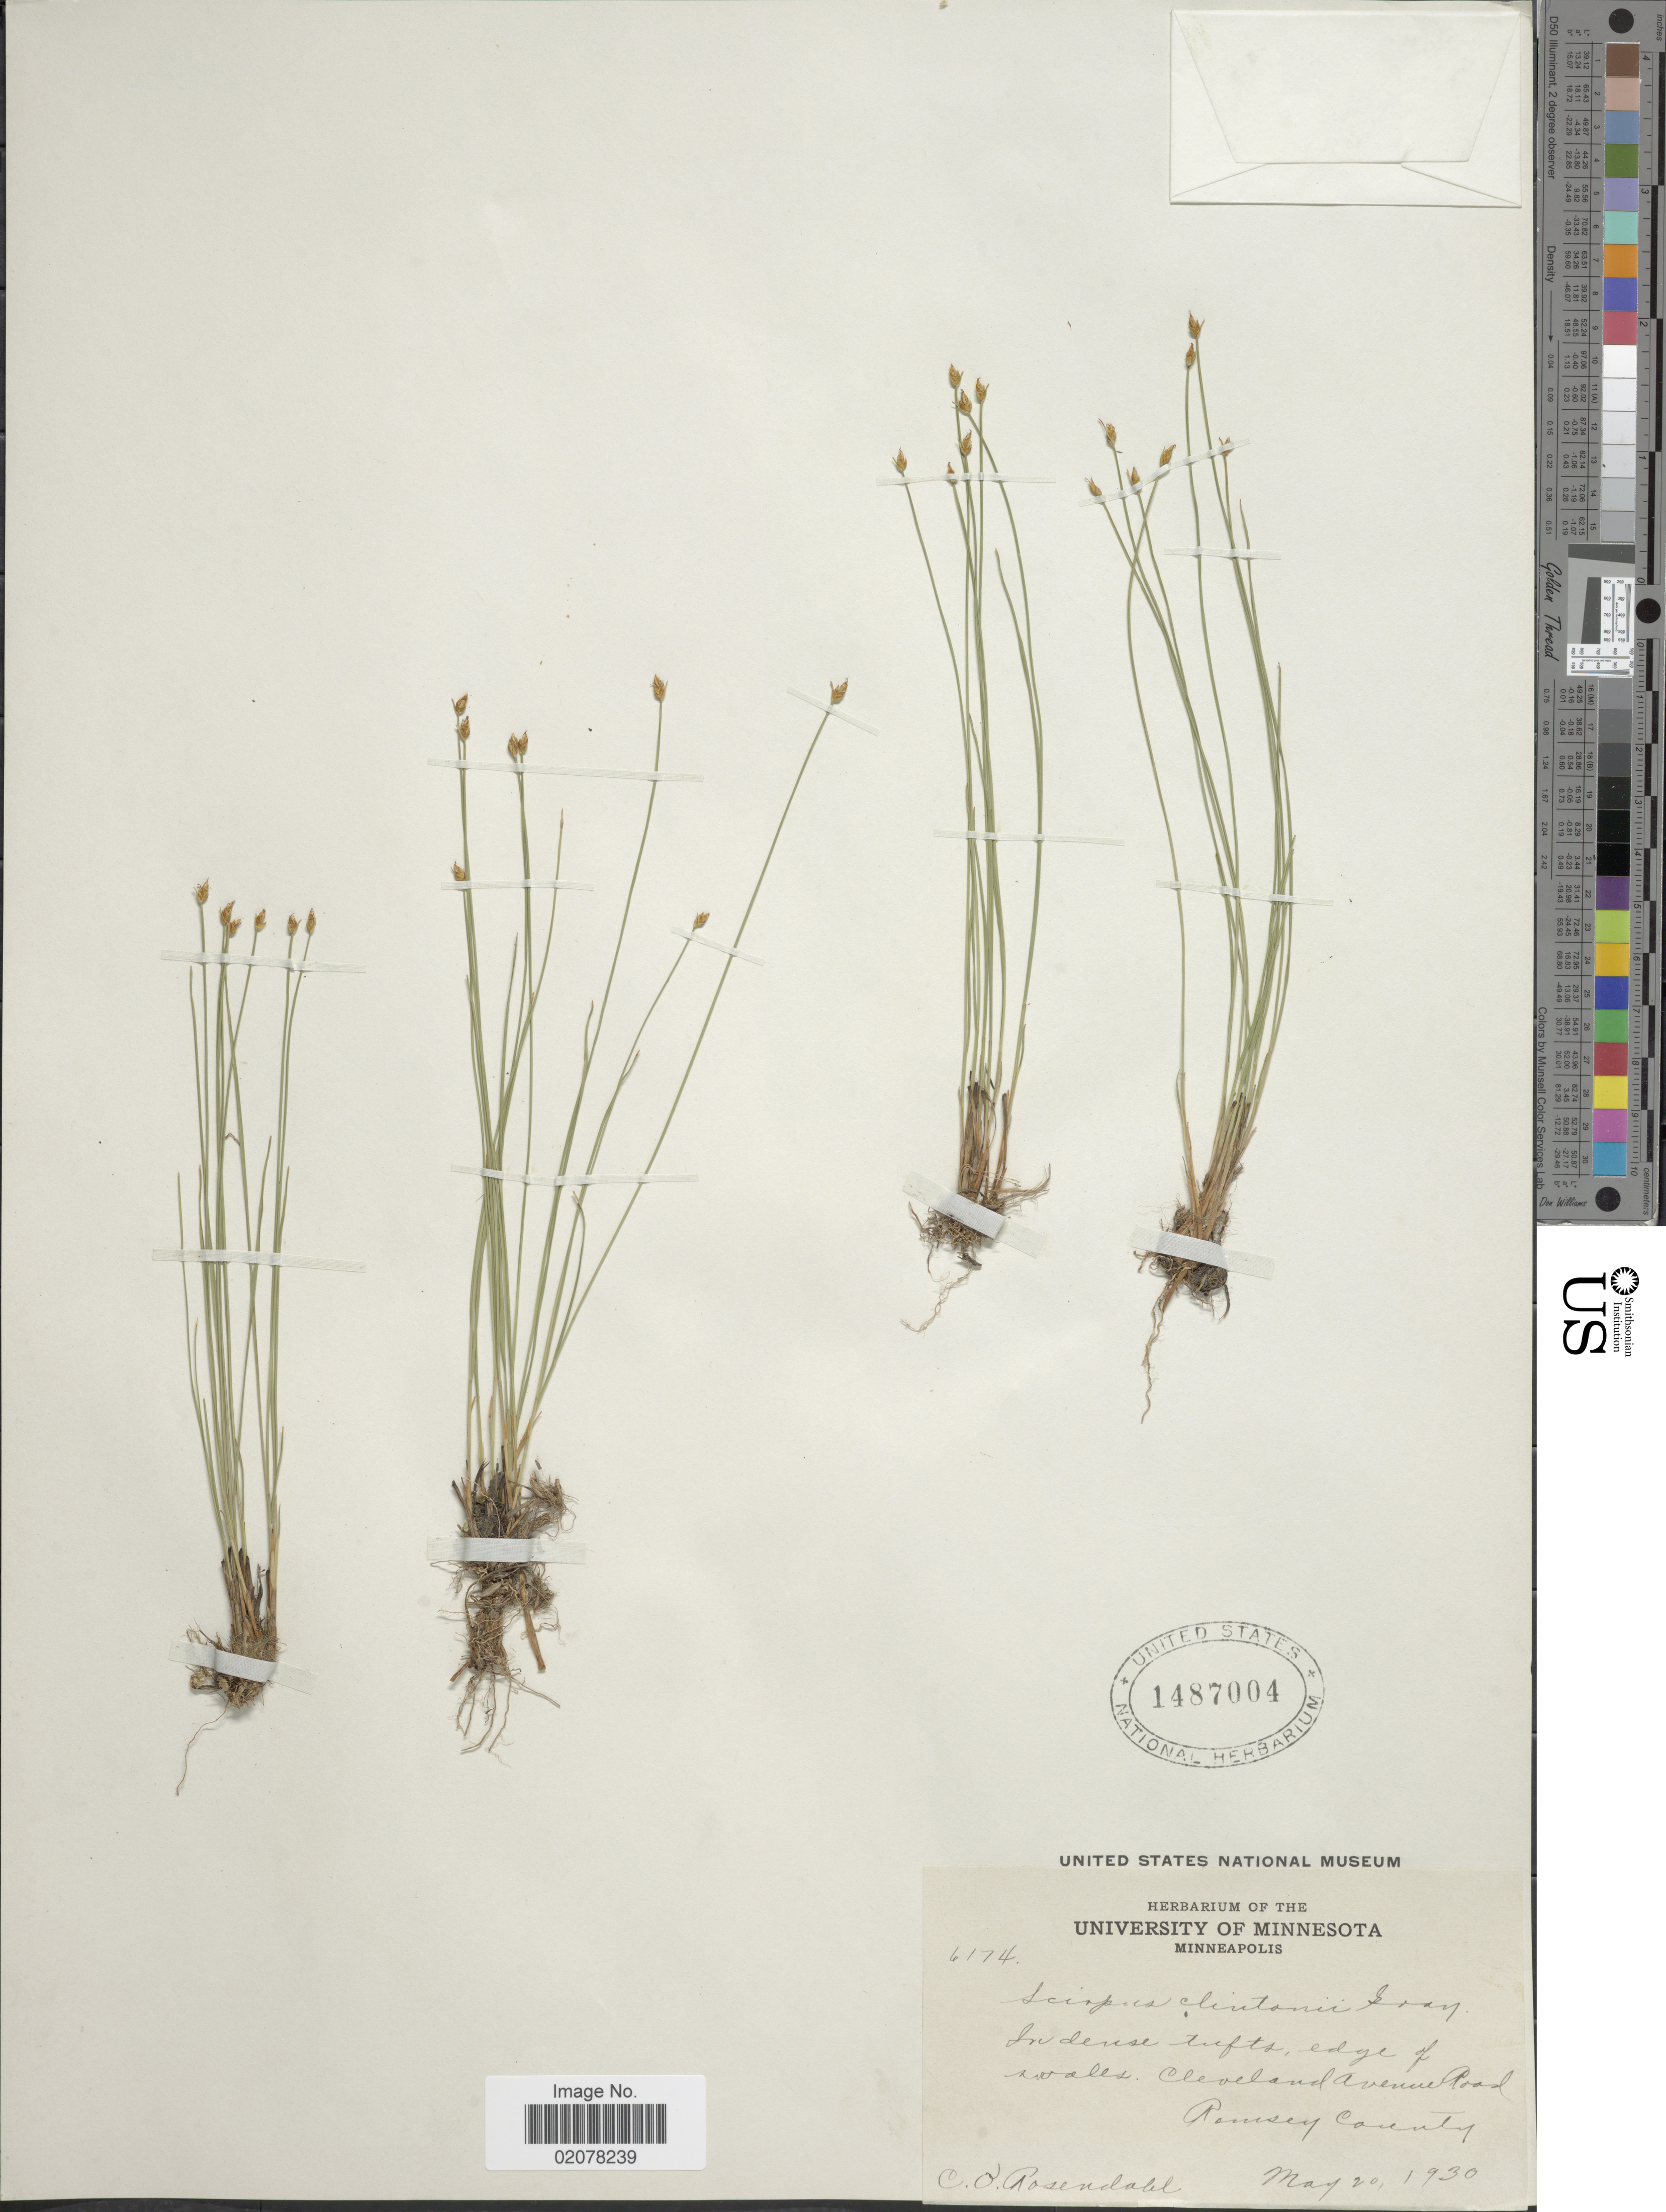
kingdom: Plantae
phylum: Tracheophyta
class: Liliopsida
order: Poales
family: Cyperaceae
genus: Trichophorum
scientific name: Trichophorum clintonii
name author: (A. Gray) S.G. Sm.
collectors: C. O. Rosendahl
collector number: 6174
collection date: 1930-05-20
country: United States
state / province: Minnesota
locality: Cleveland Avenue Road, Ramsey County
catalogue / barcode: US 1487004